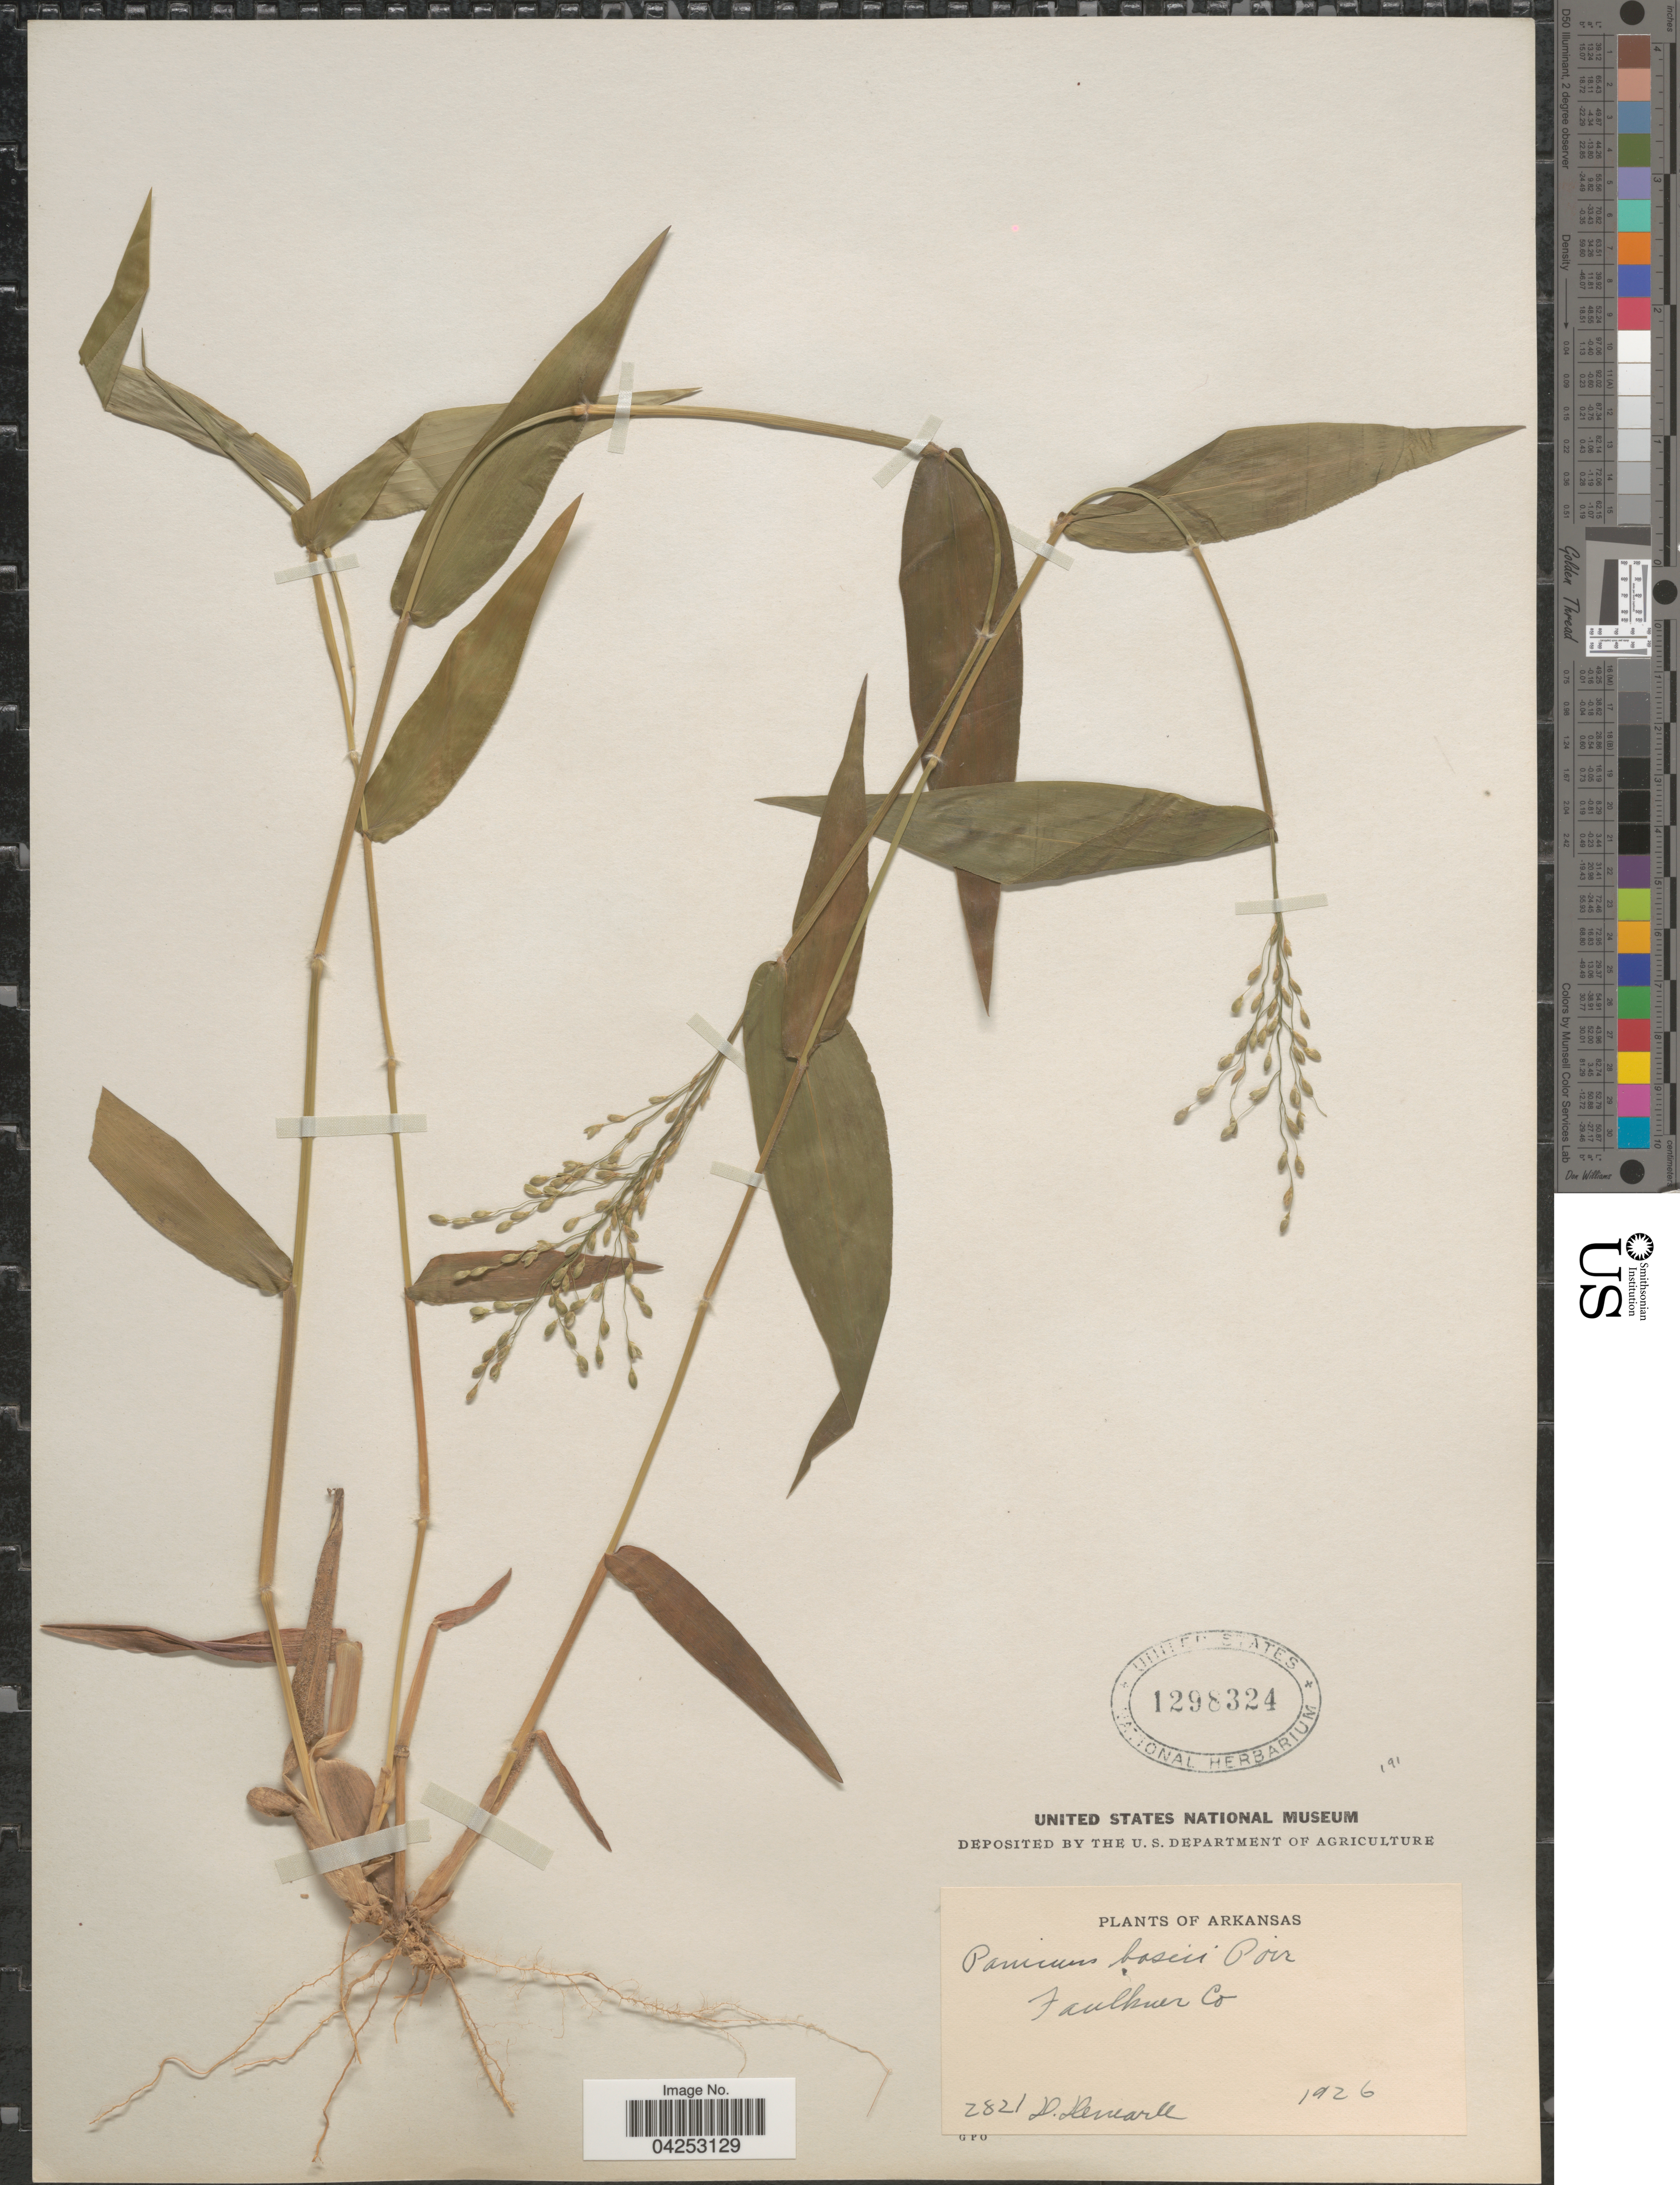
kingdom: Plantae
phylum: Tracheophyta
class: Liliopsida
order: Poales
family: Poaceae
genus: Dichanthelium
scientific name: Dichanthelium boscii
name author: (Poir.) Gould & C.A. Clark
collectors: D. Demaree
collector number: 2821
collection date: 1926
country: United States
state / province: Arkansas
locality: Faulkner Co.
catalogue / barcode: US 1298324